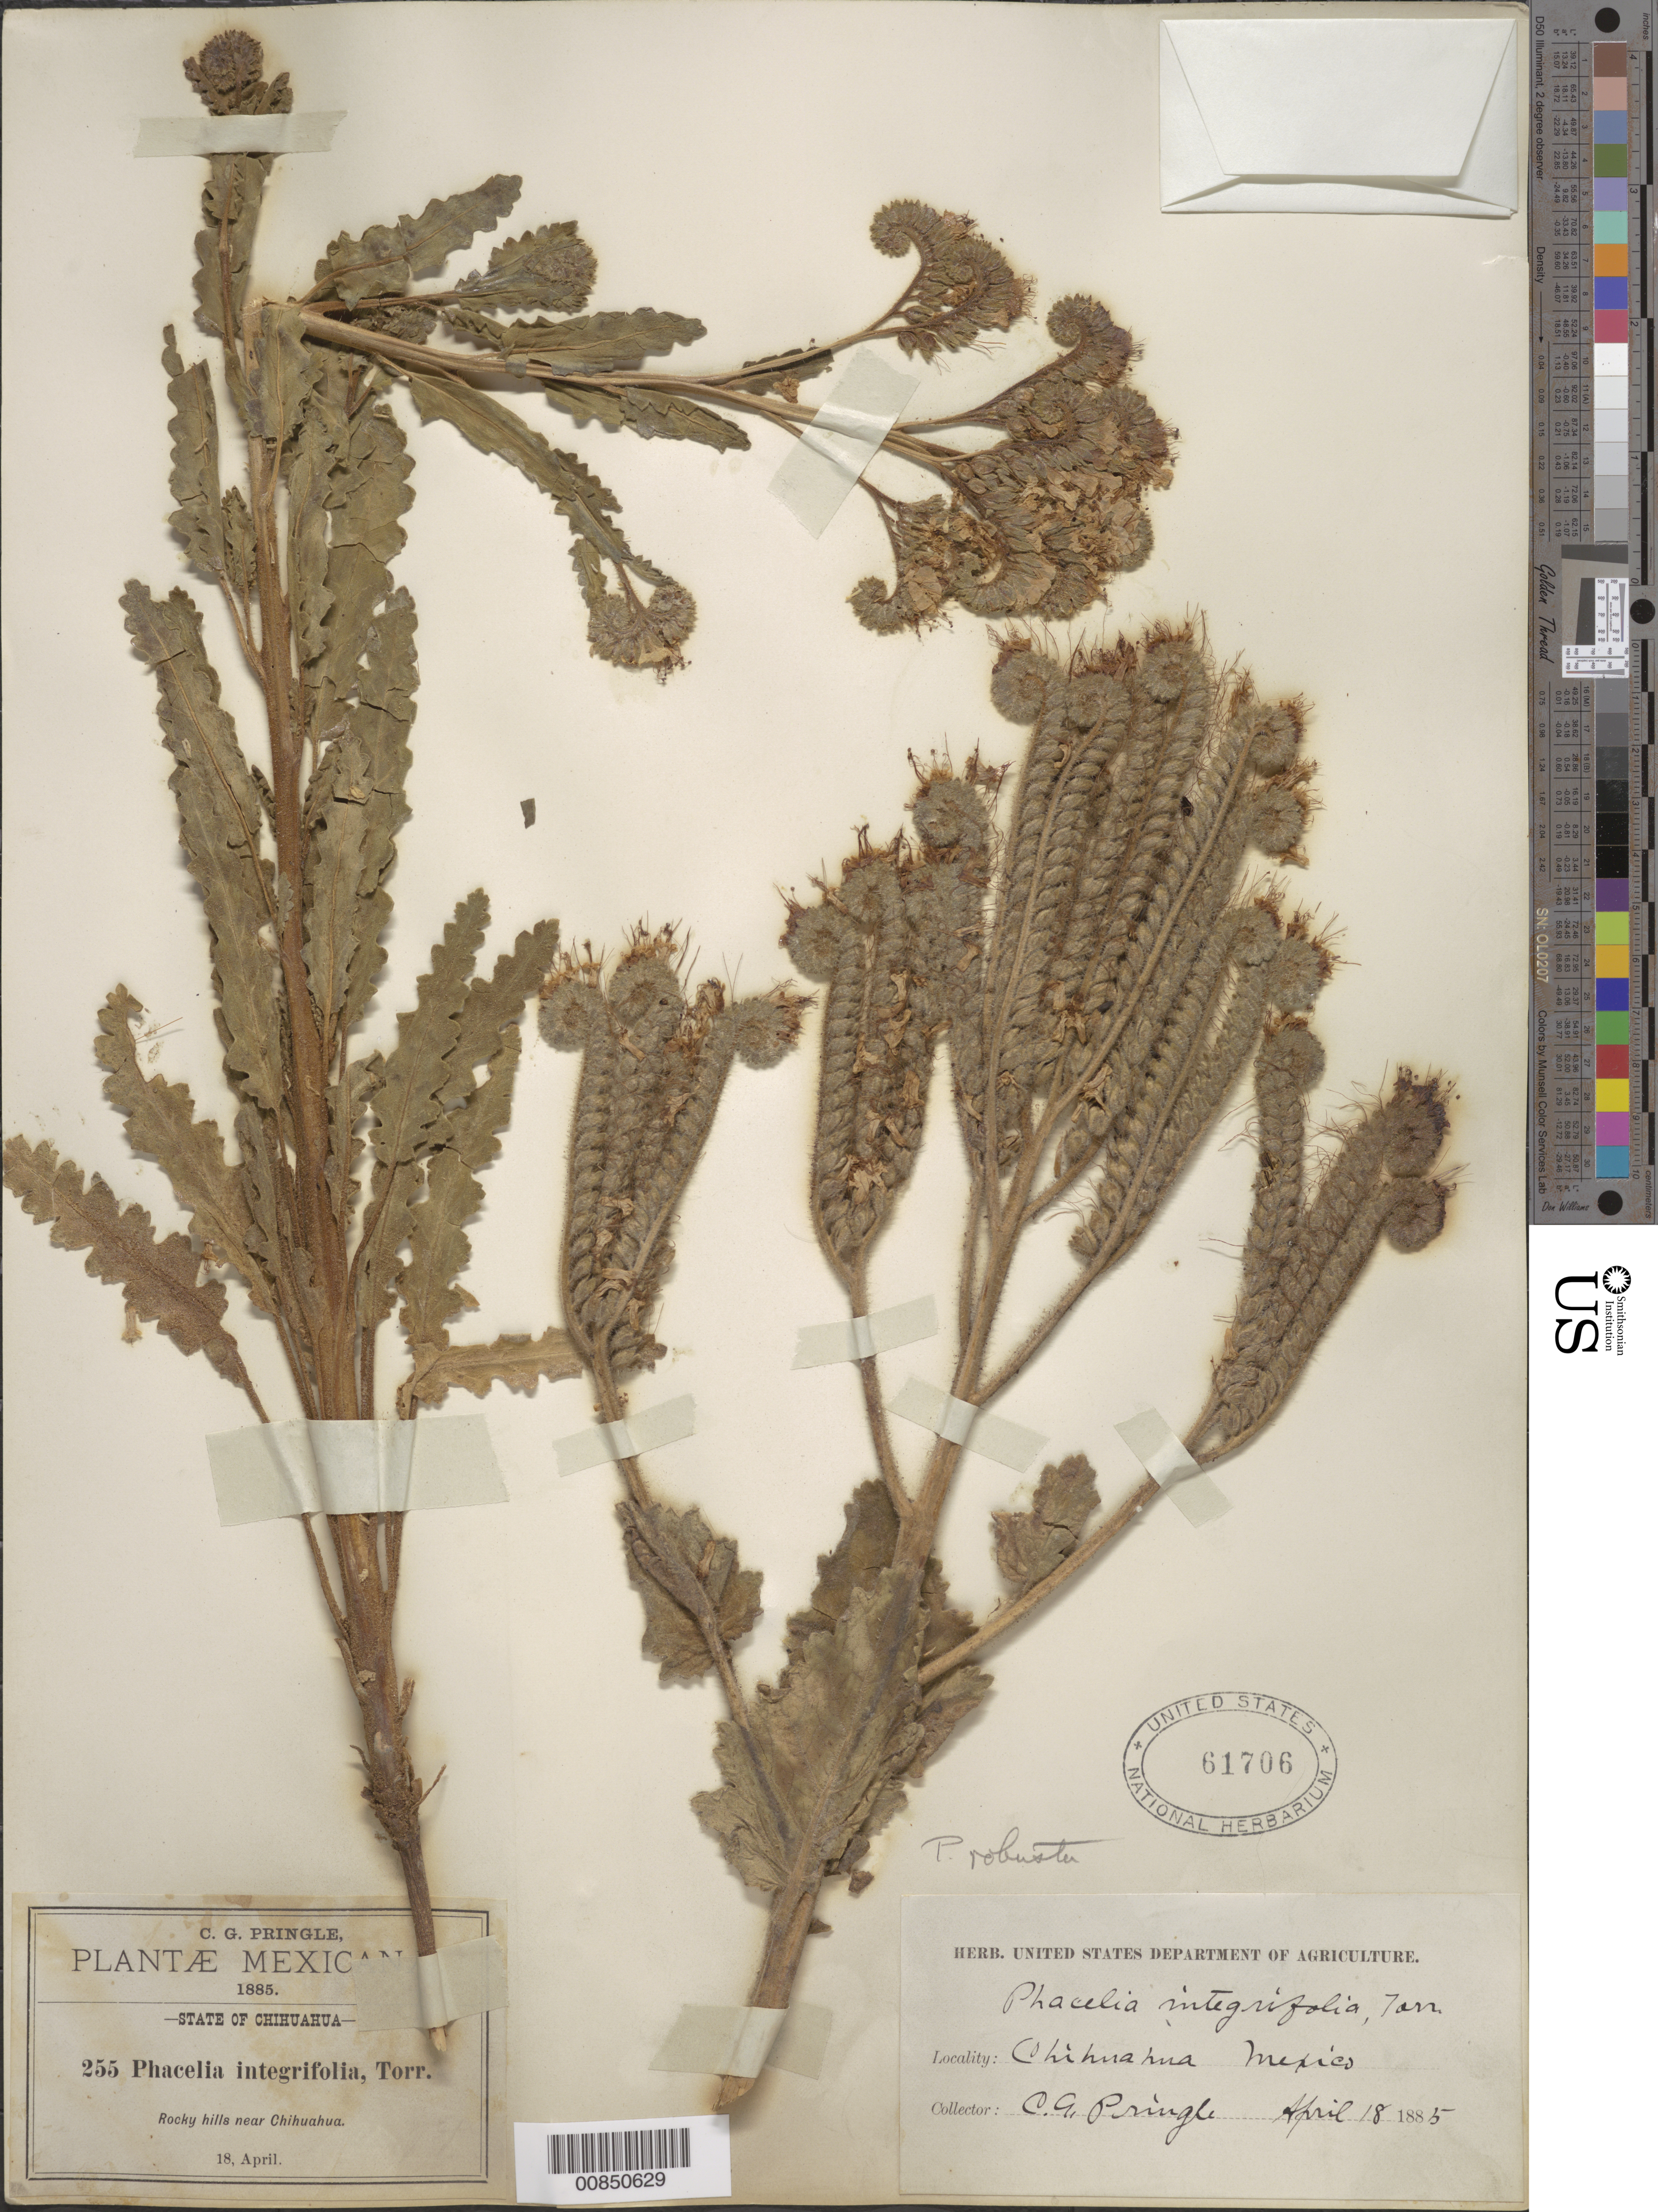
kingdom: Plantae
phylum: Tracheophyta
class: Magnoliopsida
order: Boraginales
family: Hydrophyllaceae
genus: Phacelia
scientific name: Phacelia robusta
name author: (J.F. Macbr.) I.M. Johnst.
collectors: C. G. Pringle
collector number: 255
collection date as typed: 18 Apr 1885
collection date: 1885-04-18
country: Mexico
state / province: Chihuahua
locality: Near Chihuahua.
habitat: Rocky hills.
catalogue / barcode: US 61706